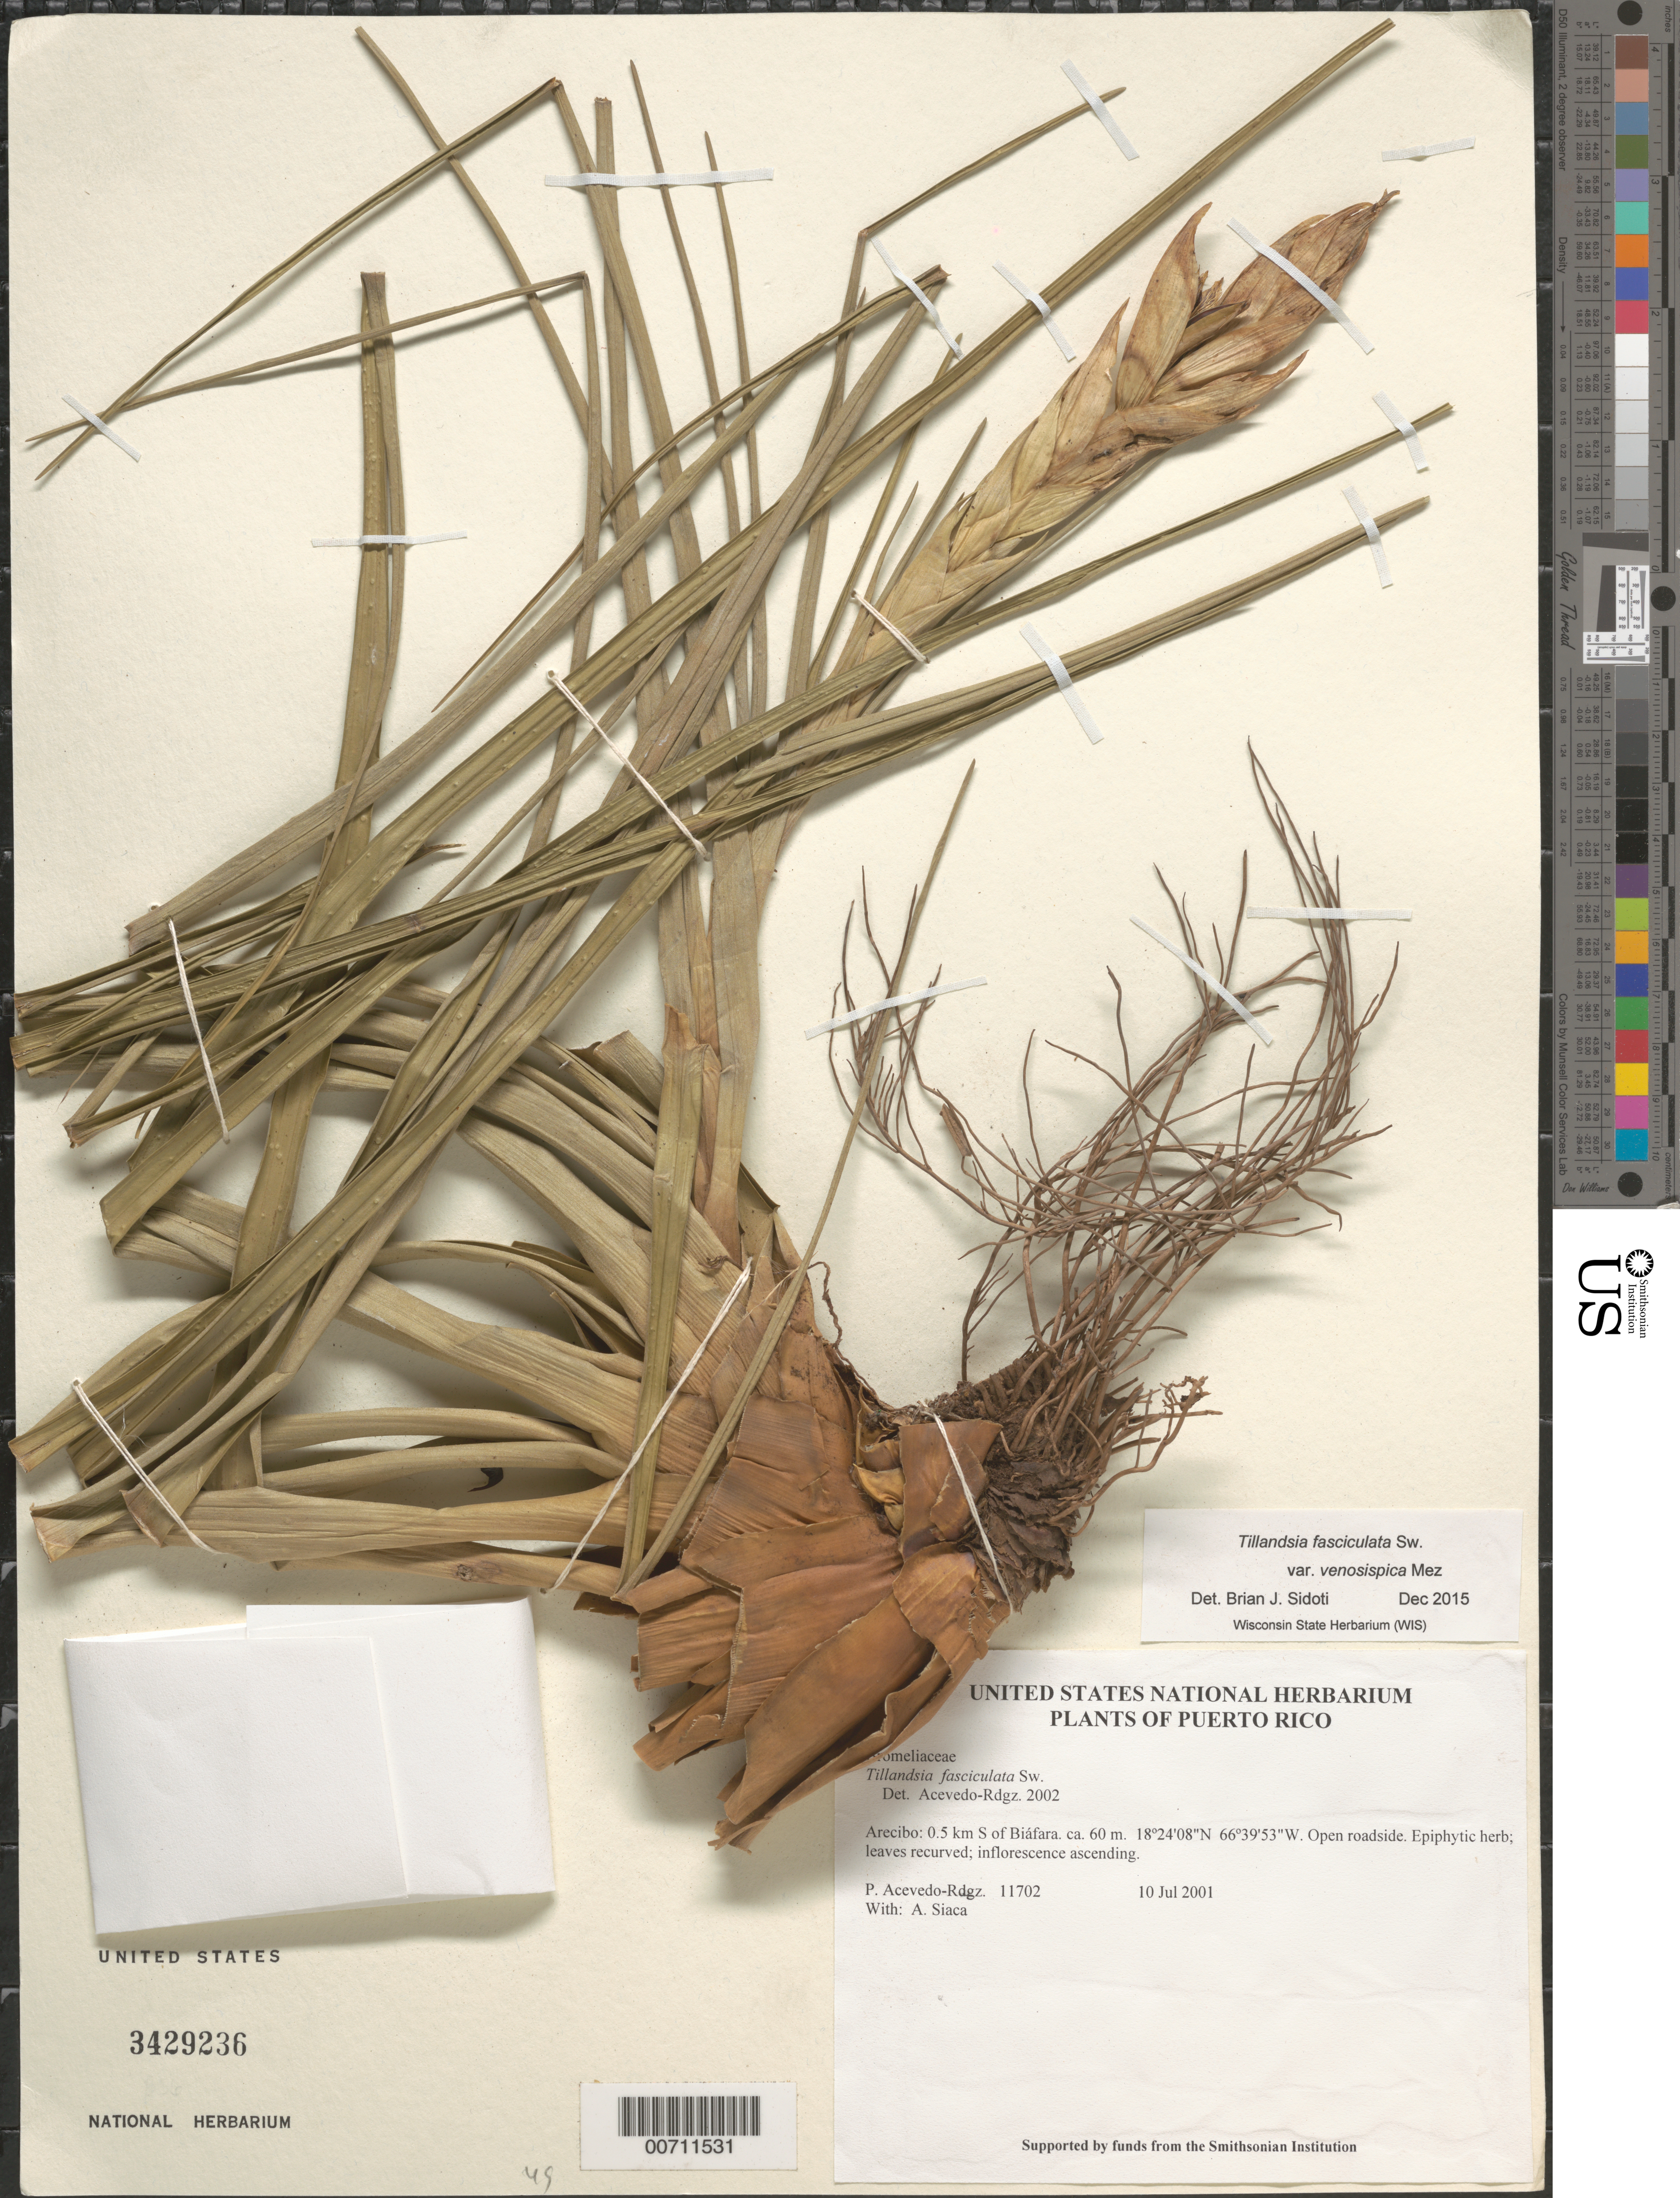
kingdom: Plantae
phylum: Tracheophyta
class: Liliopsida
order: Poales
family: Bromeliaceae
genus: Tillandsia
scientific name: Tillandsia fasciculata var. venosispica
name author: Mez in A. DC.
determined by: Sidoti, B. J.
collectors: P. Acevedo-Rodr. & A. Siaca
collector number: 11702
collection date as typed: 10 Jul 2001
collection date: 2001-07-10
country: Puerto Rico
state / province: Arecibo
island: Puerto Rico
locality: Arecibo: 0.5 km S of Biáfara.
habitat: Open roadside.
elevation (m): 60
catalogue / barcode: US 3429236